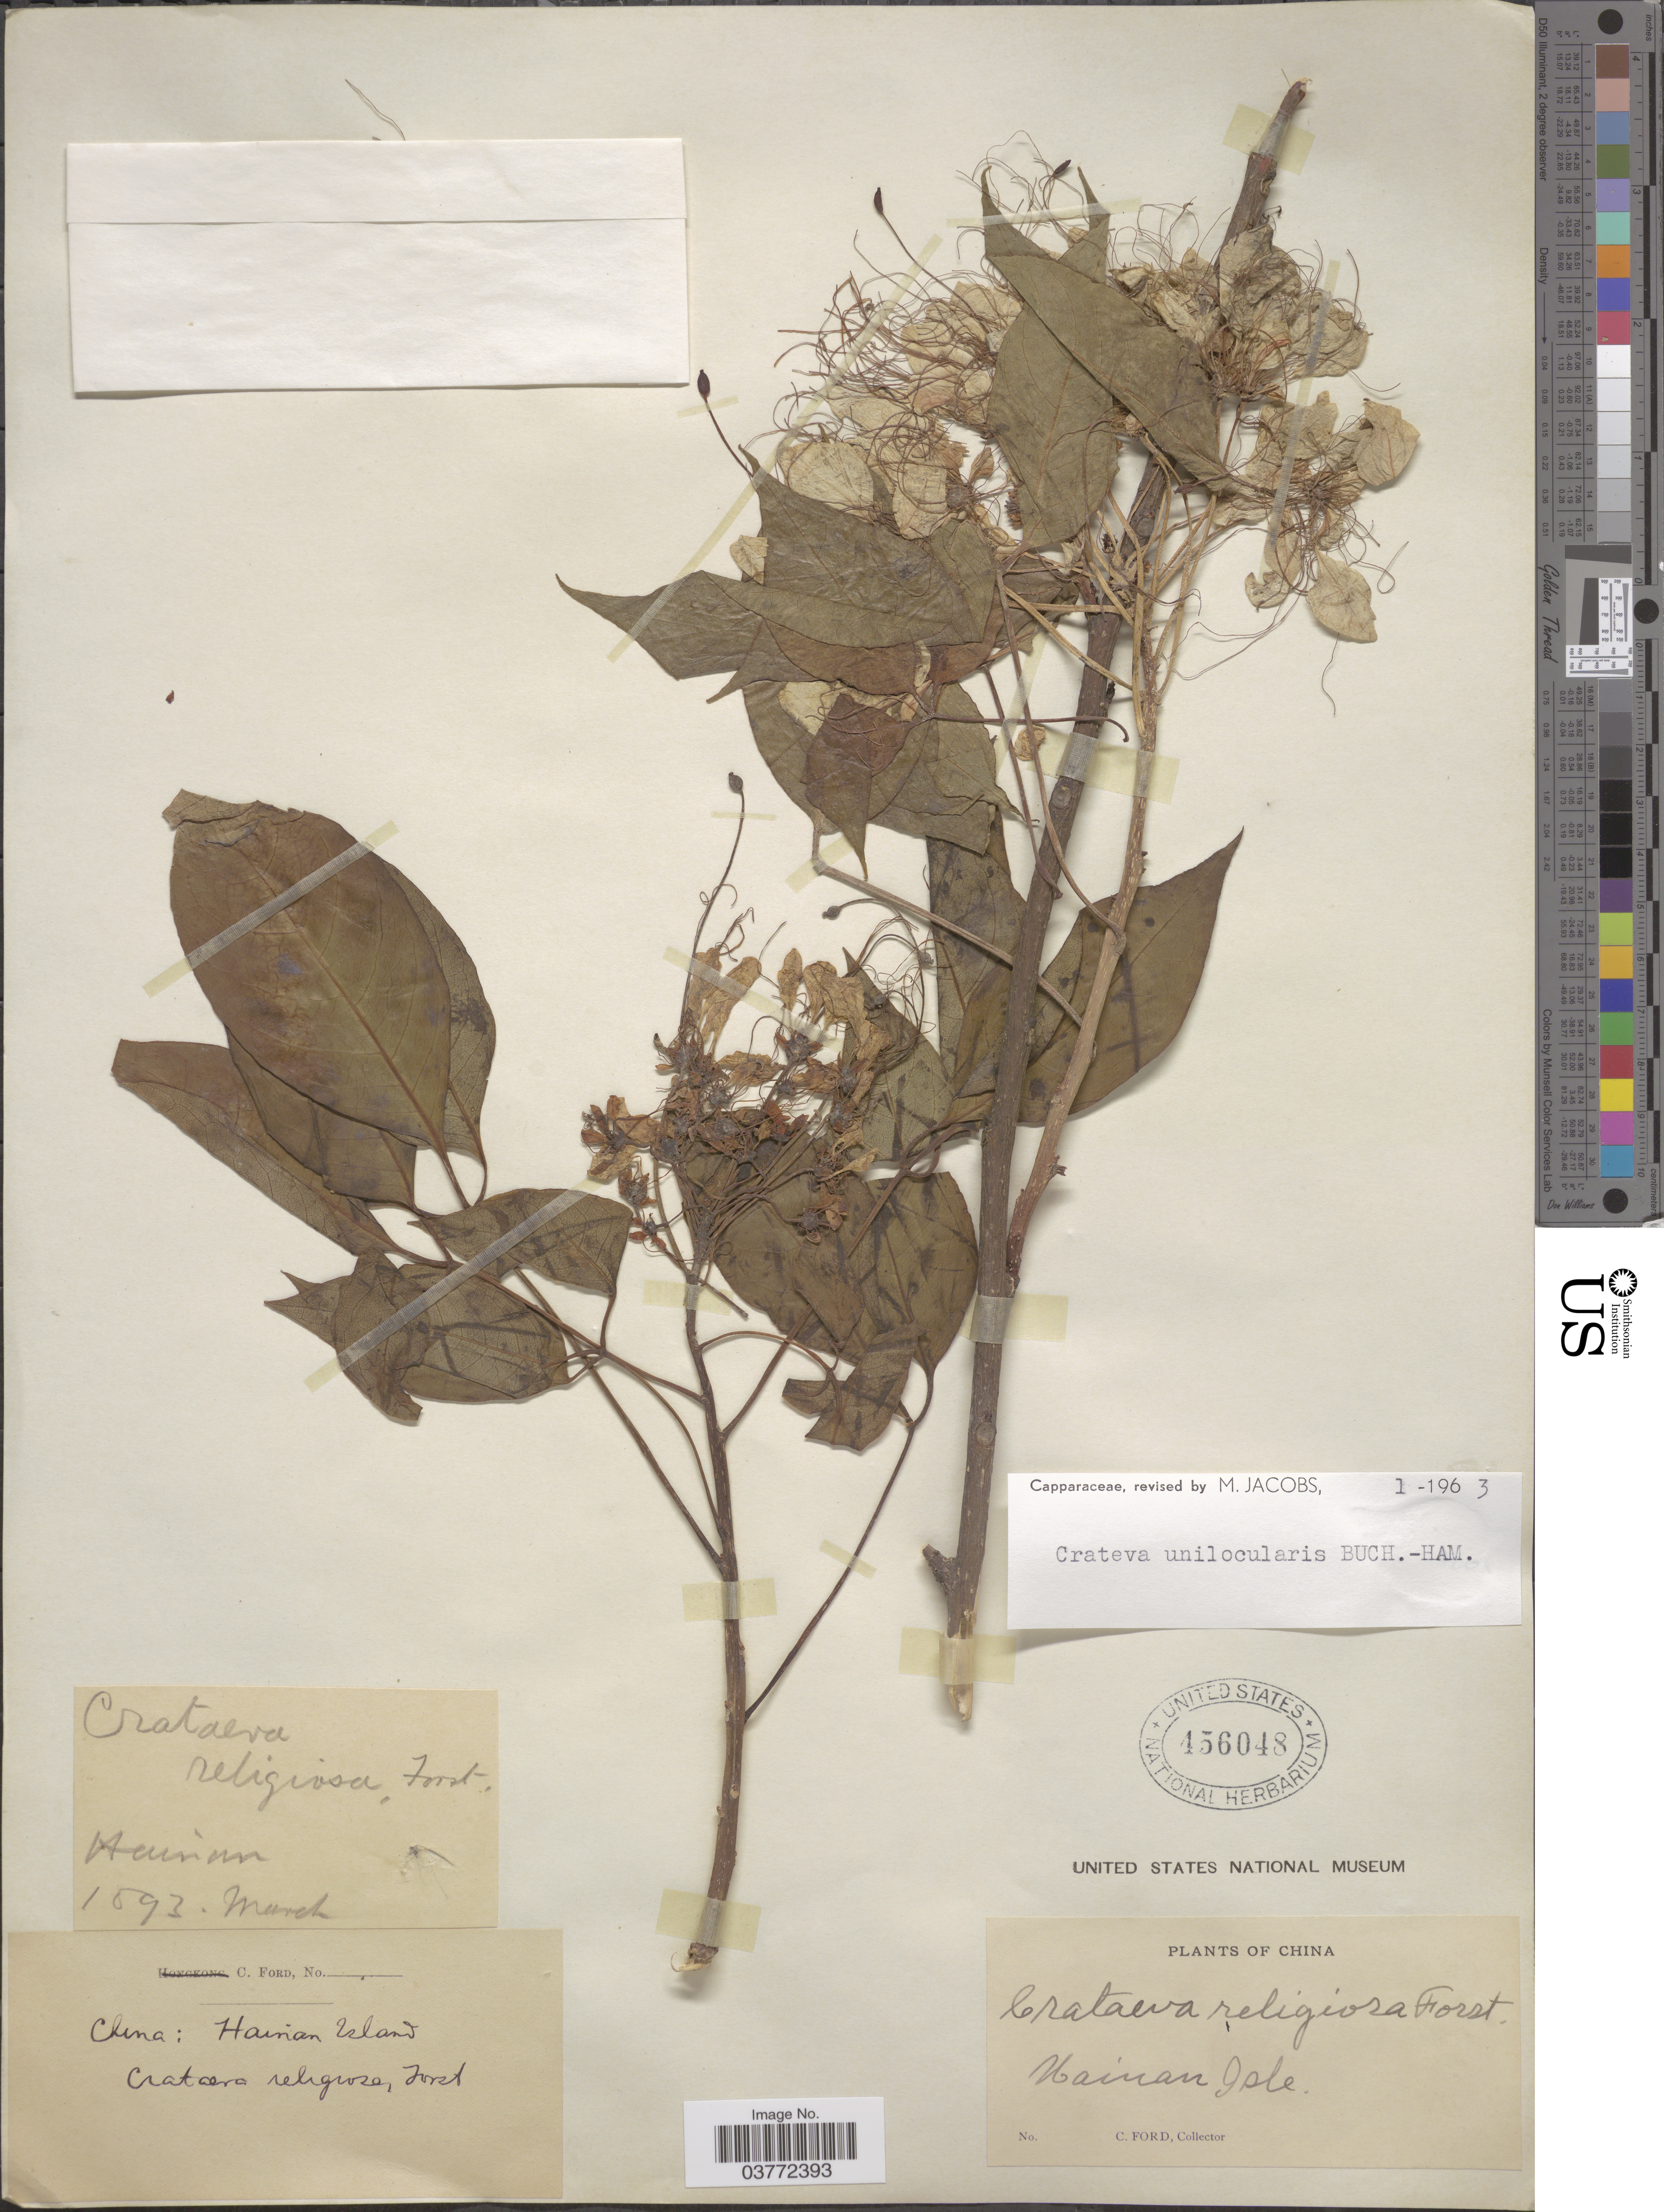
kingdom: Plantae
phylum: Tracheophyta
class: Magnoliopsida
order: Brassicales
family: Capparaceae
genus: Crateva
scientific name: Crateva unilocularis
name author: Buch.-Ham.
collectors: C. Ford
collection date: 1893-03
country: China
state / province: Hainan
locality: Hainan Island.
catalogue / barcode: US 456048